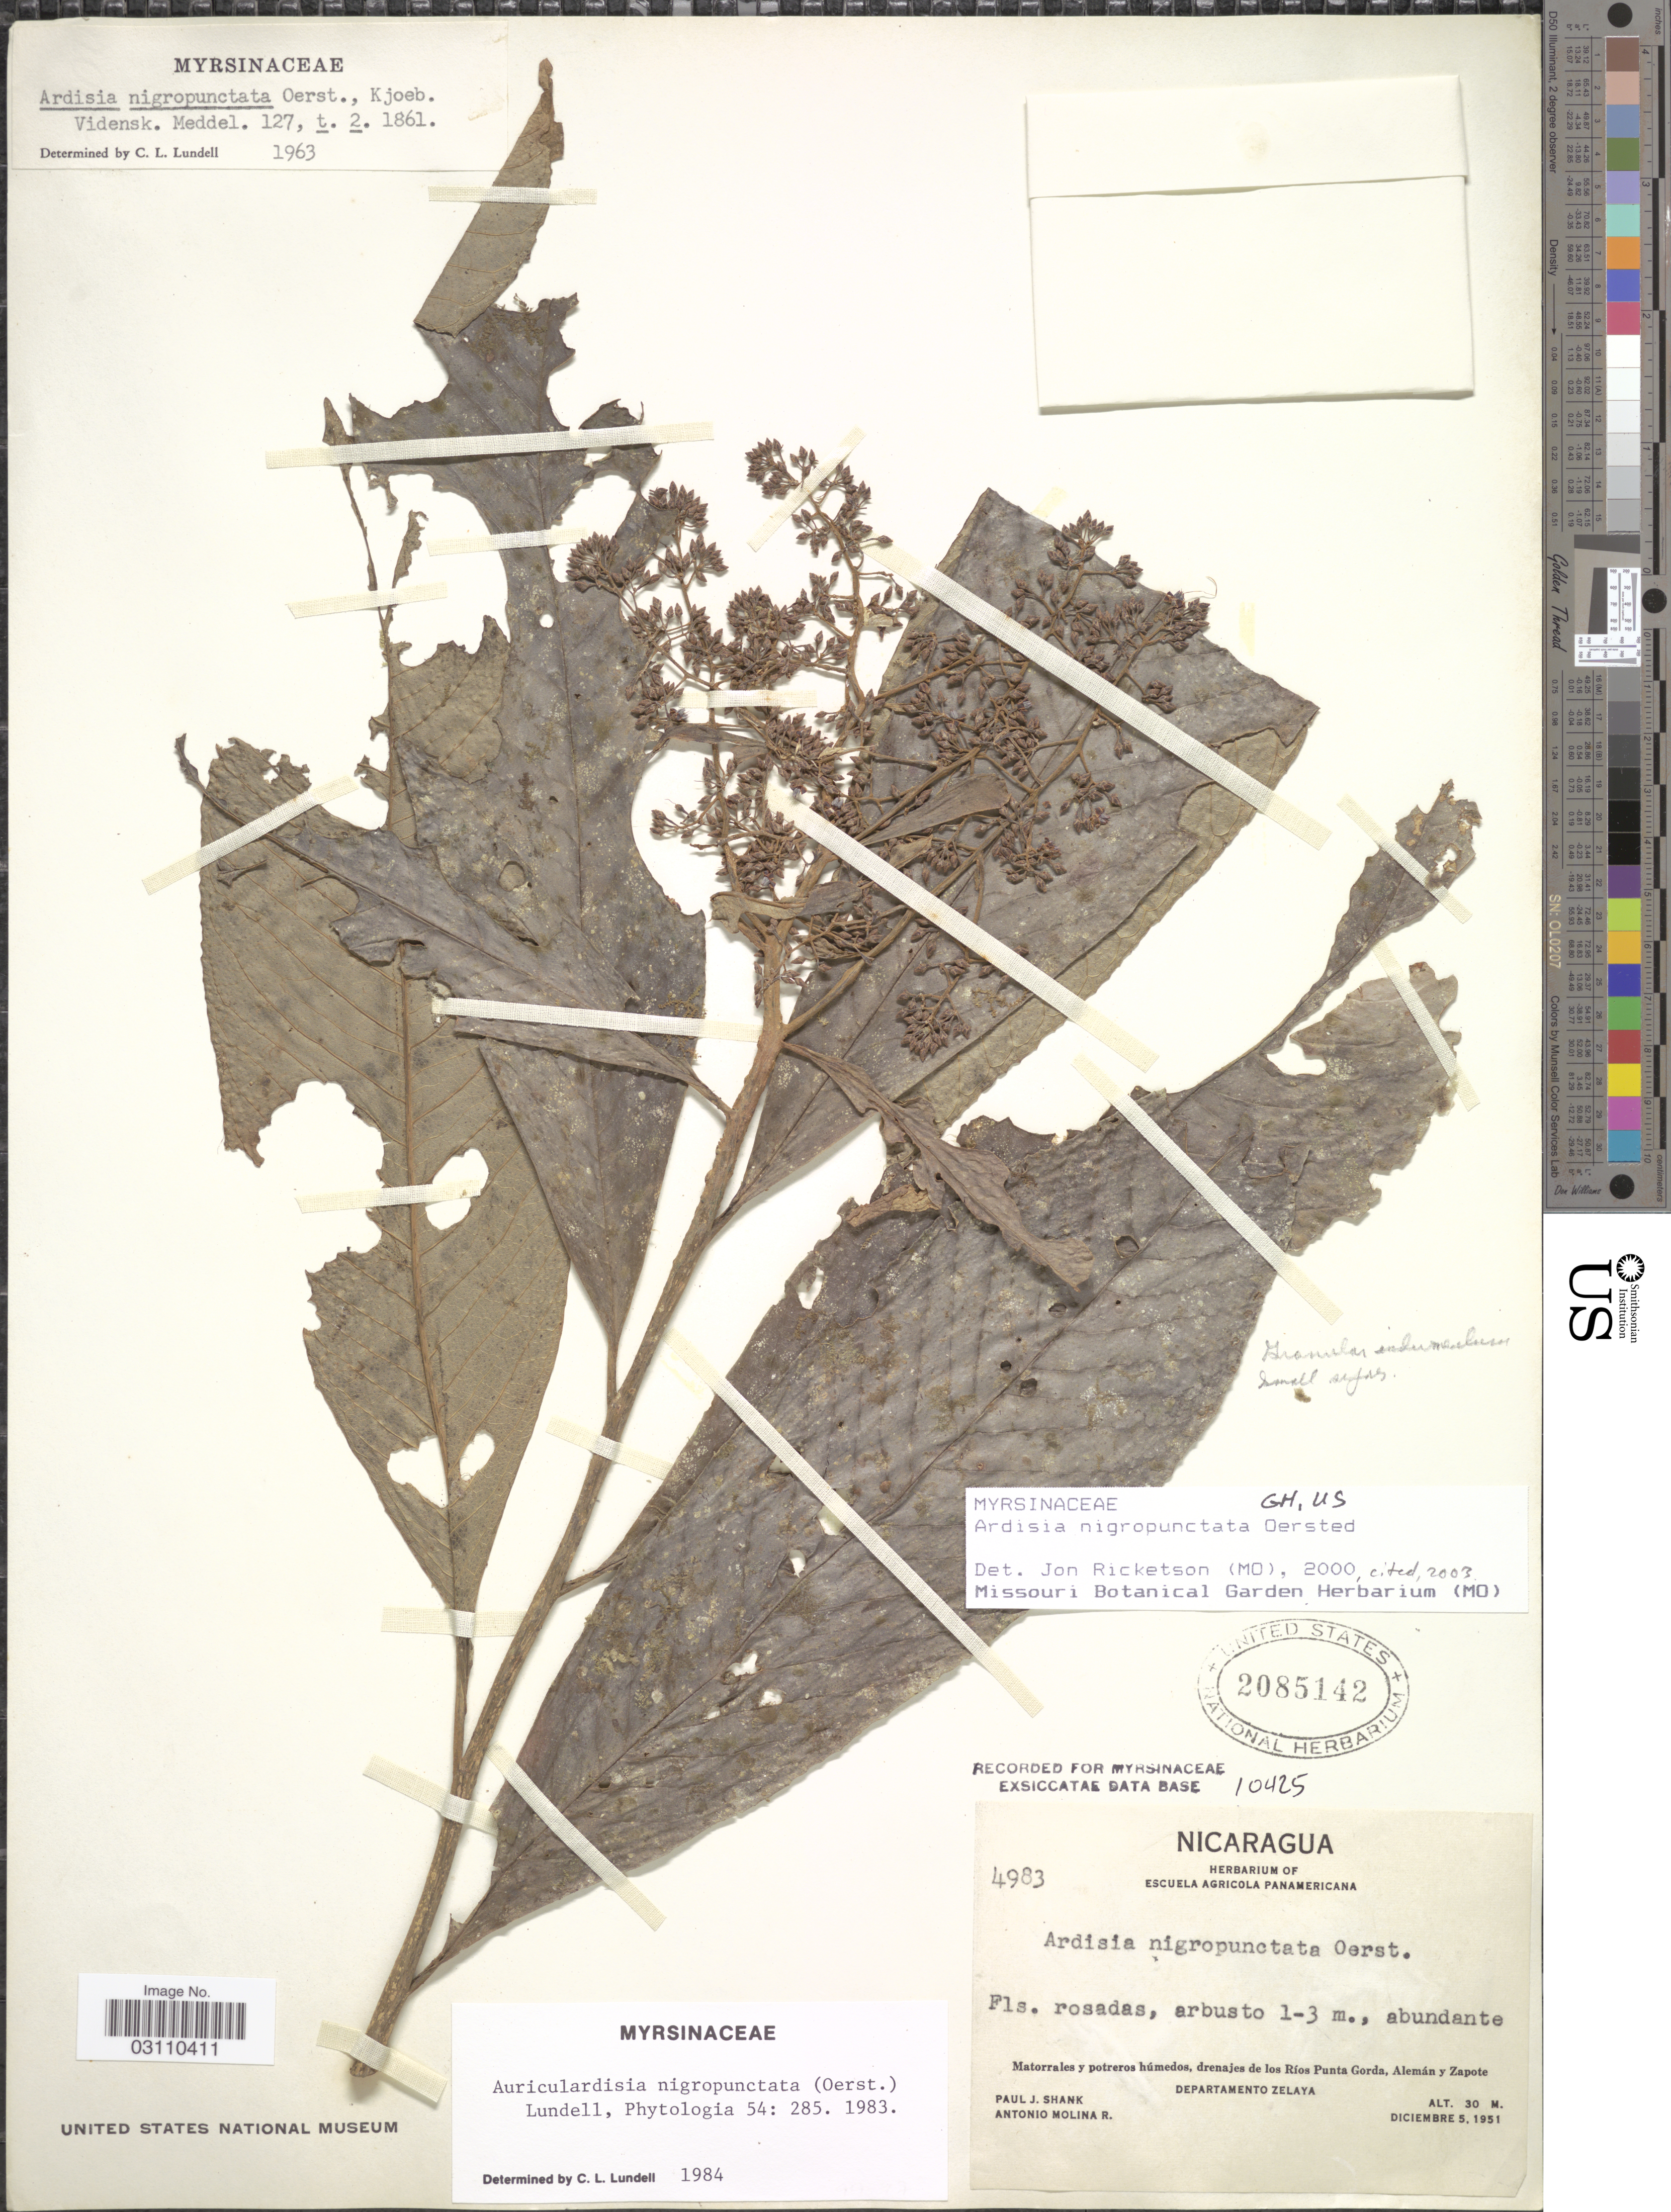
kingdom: Plantae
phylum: Tracheophyta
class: Magnoliopsida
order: Ericales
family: Primulaceae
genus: Ardisia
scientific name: Ardisia nigropunctata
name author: Oerst.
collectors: P. J. Shank & A. Molina R.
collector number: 4983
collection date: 1951-12-05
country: Nicaragua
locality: Drenajes de los Ríos Punta Gorda, Alemán y Zapote. Departamento Zelaya.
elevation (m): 30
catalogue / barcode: US 2085142